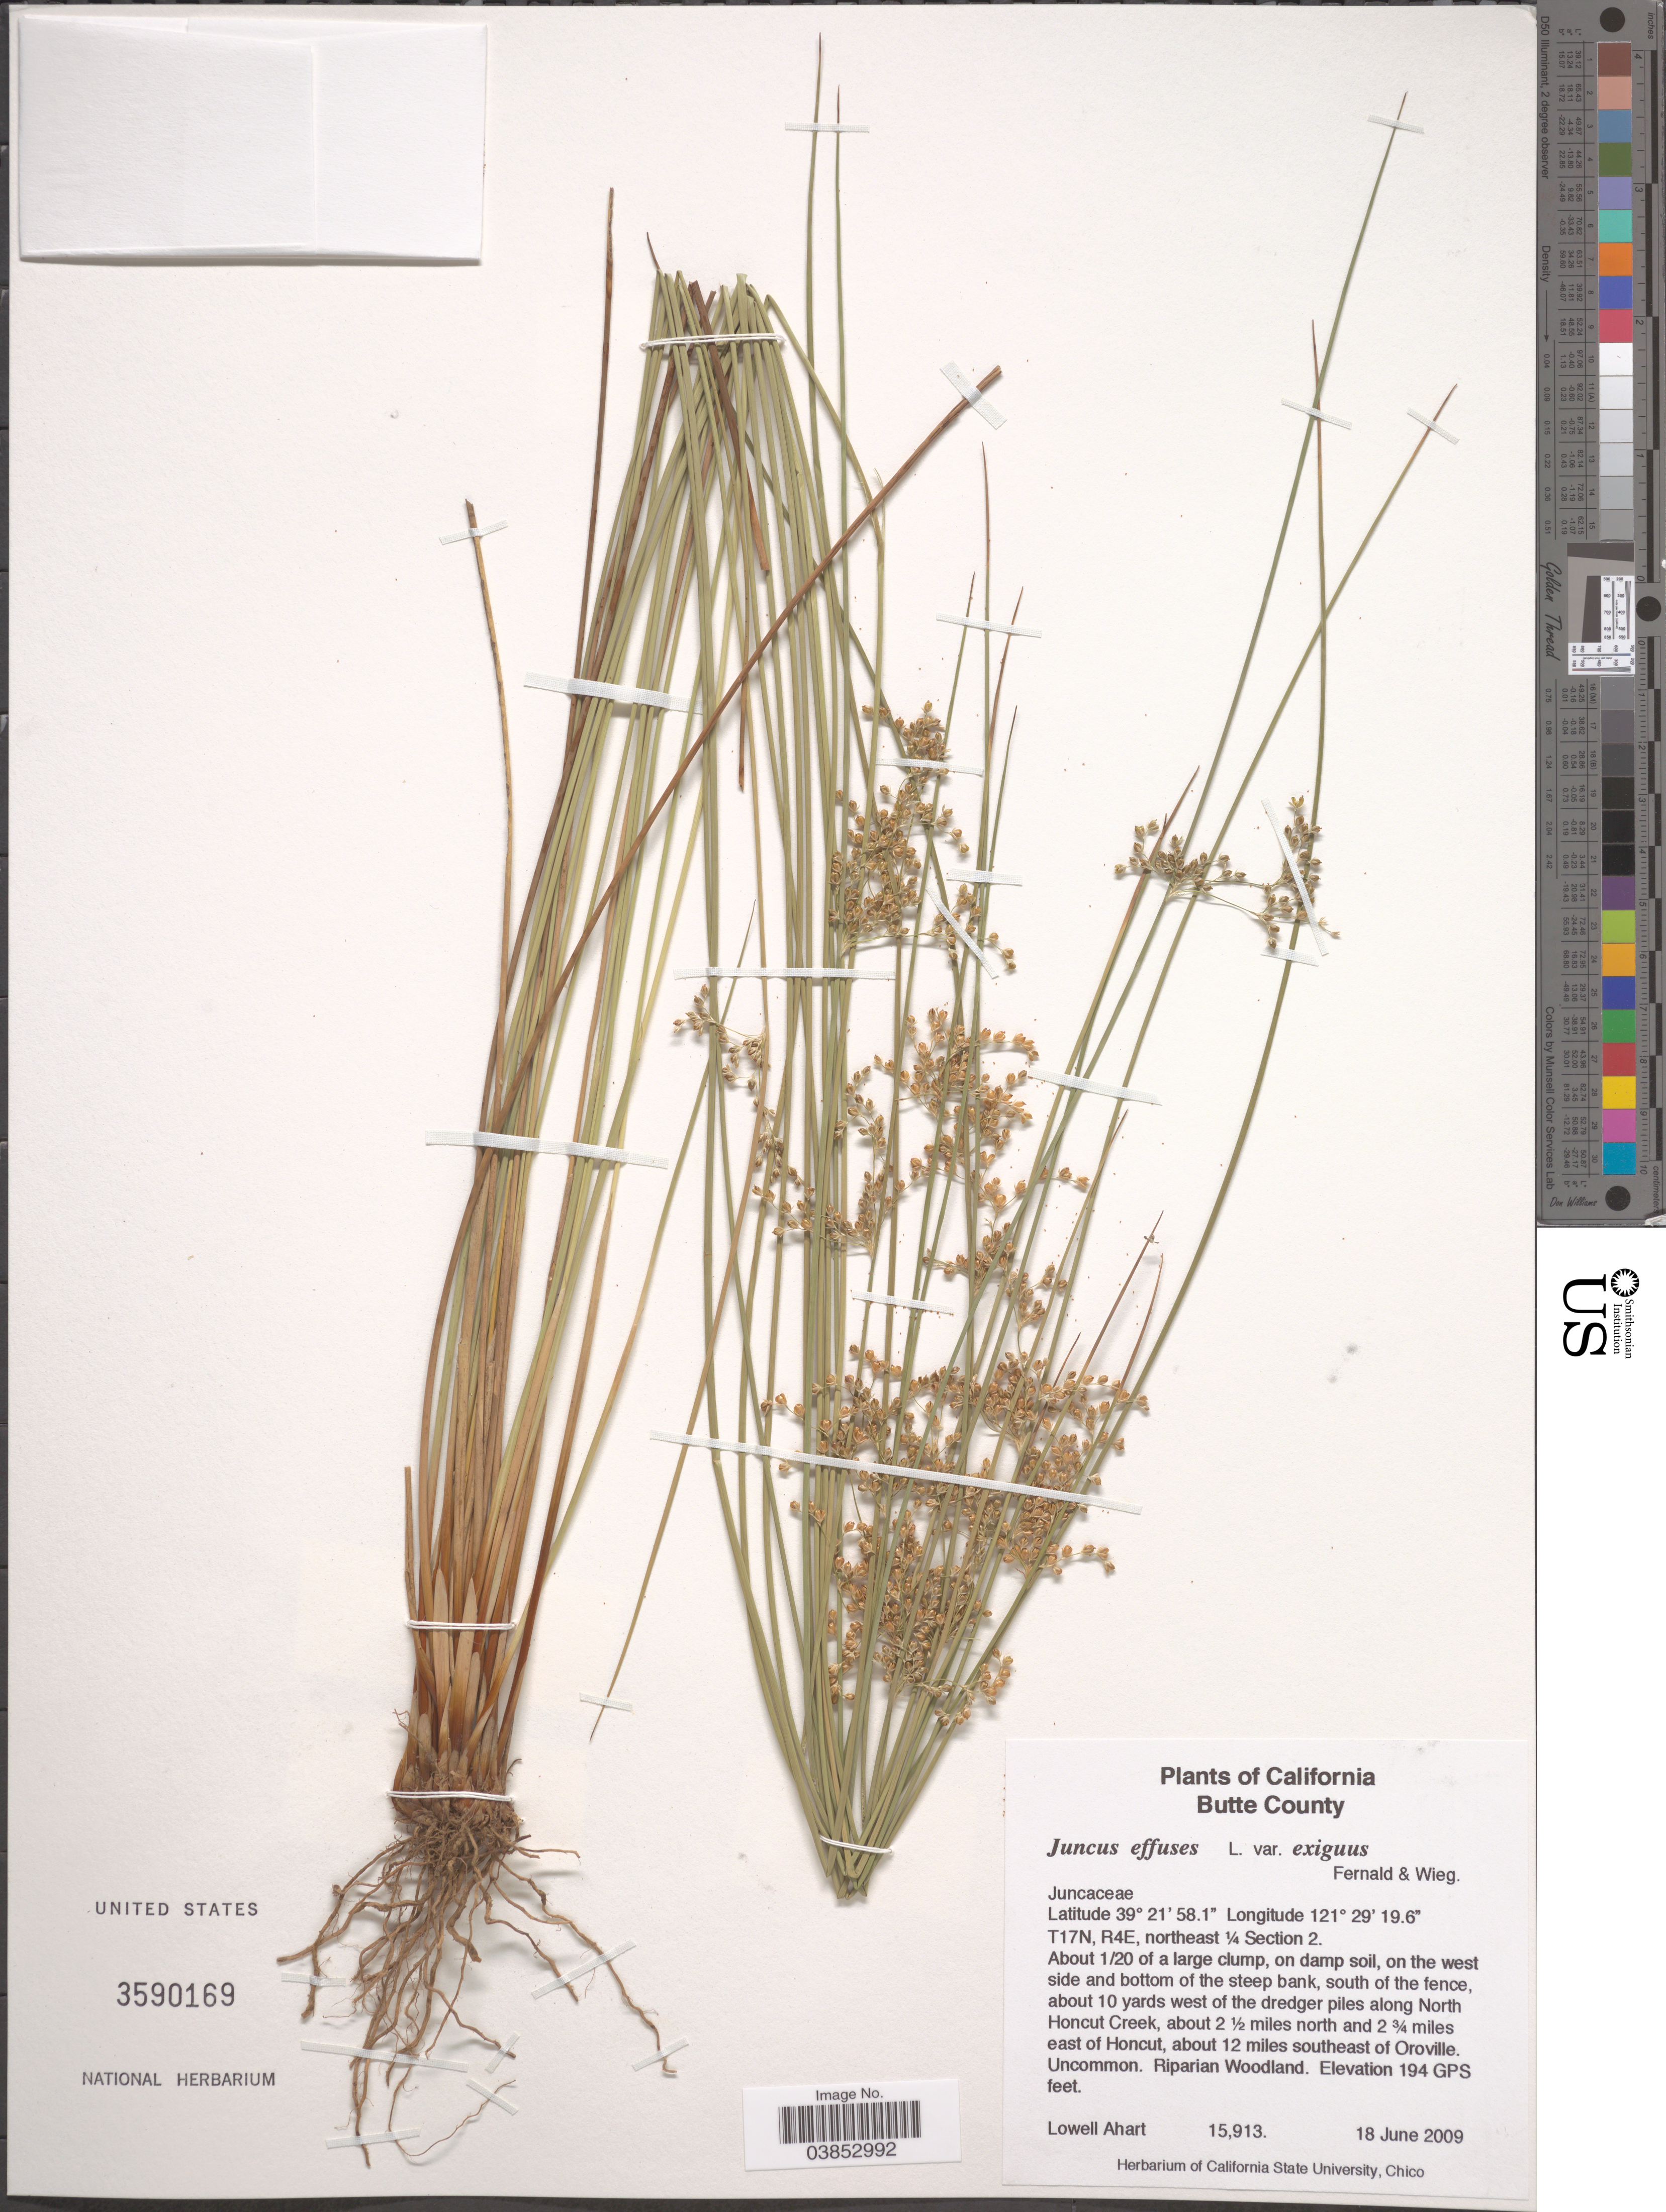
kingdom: Plantae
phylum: Tracheophyta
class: Liliopsida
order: Poales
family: Juncaceae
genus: Juncus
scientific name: Juncus effusus var. exiguus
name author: Fernald & Wiegand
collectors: L. Ahart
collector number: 15913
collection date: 2009-06-18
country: United States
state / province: California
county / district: Butte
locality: Butte County. T17N, R4E, northeast ¼ Section 2. About 1/20 of a large clump, on damp soil, on the west side and bottom of the steep bank, south of the fence, about 10 yards west of the dredger piles along North Honcut Creek, about 2½ miles north and 2¾ miles east of Honcut, about 12 miles southeast of Oroville.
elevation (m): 59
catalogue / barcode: US 3590169